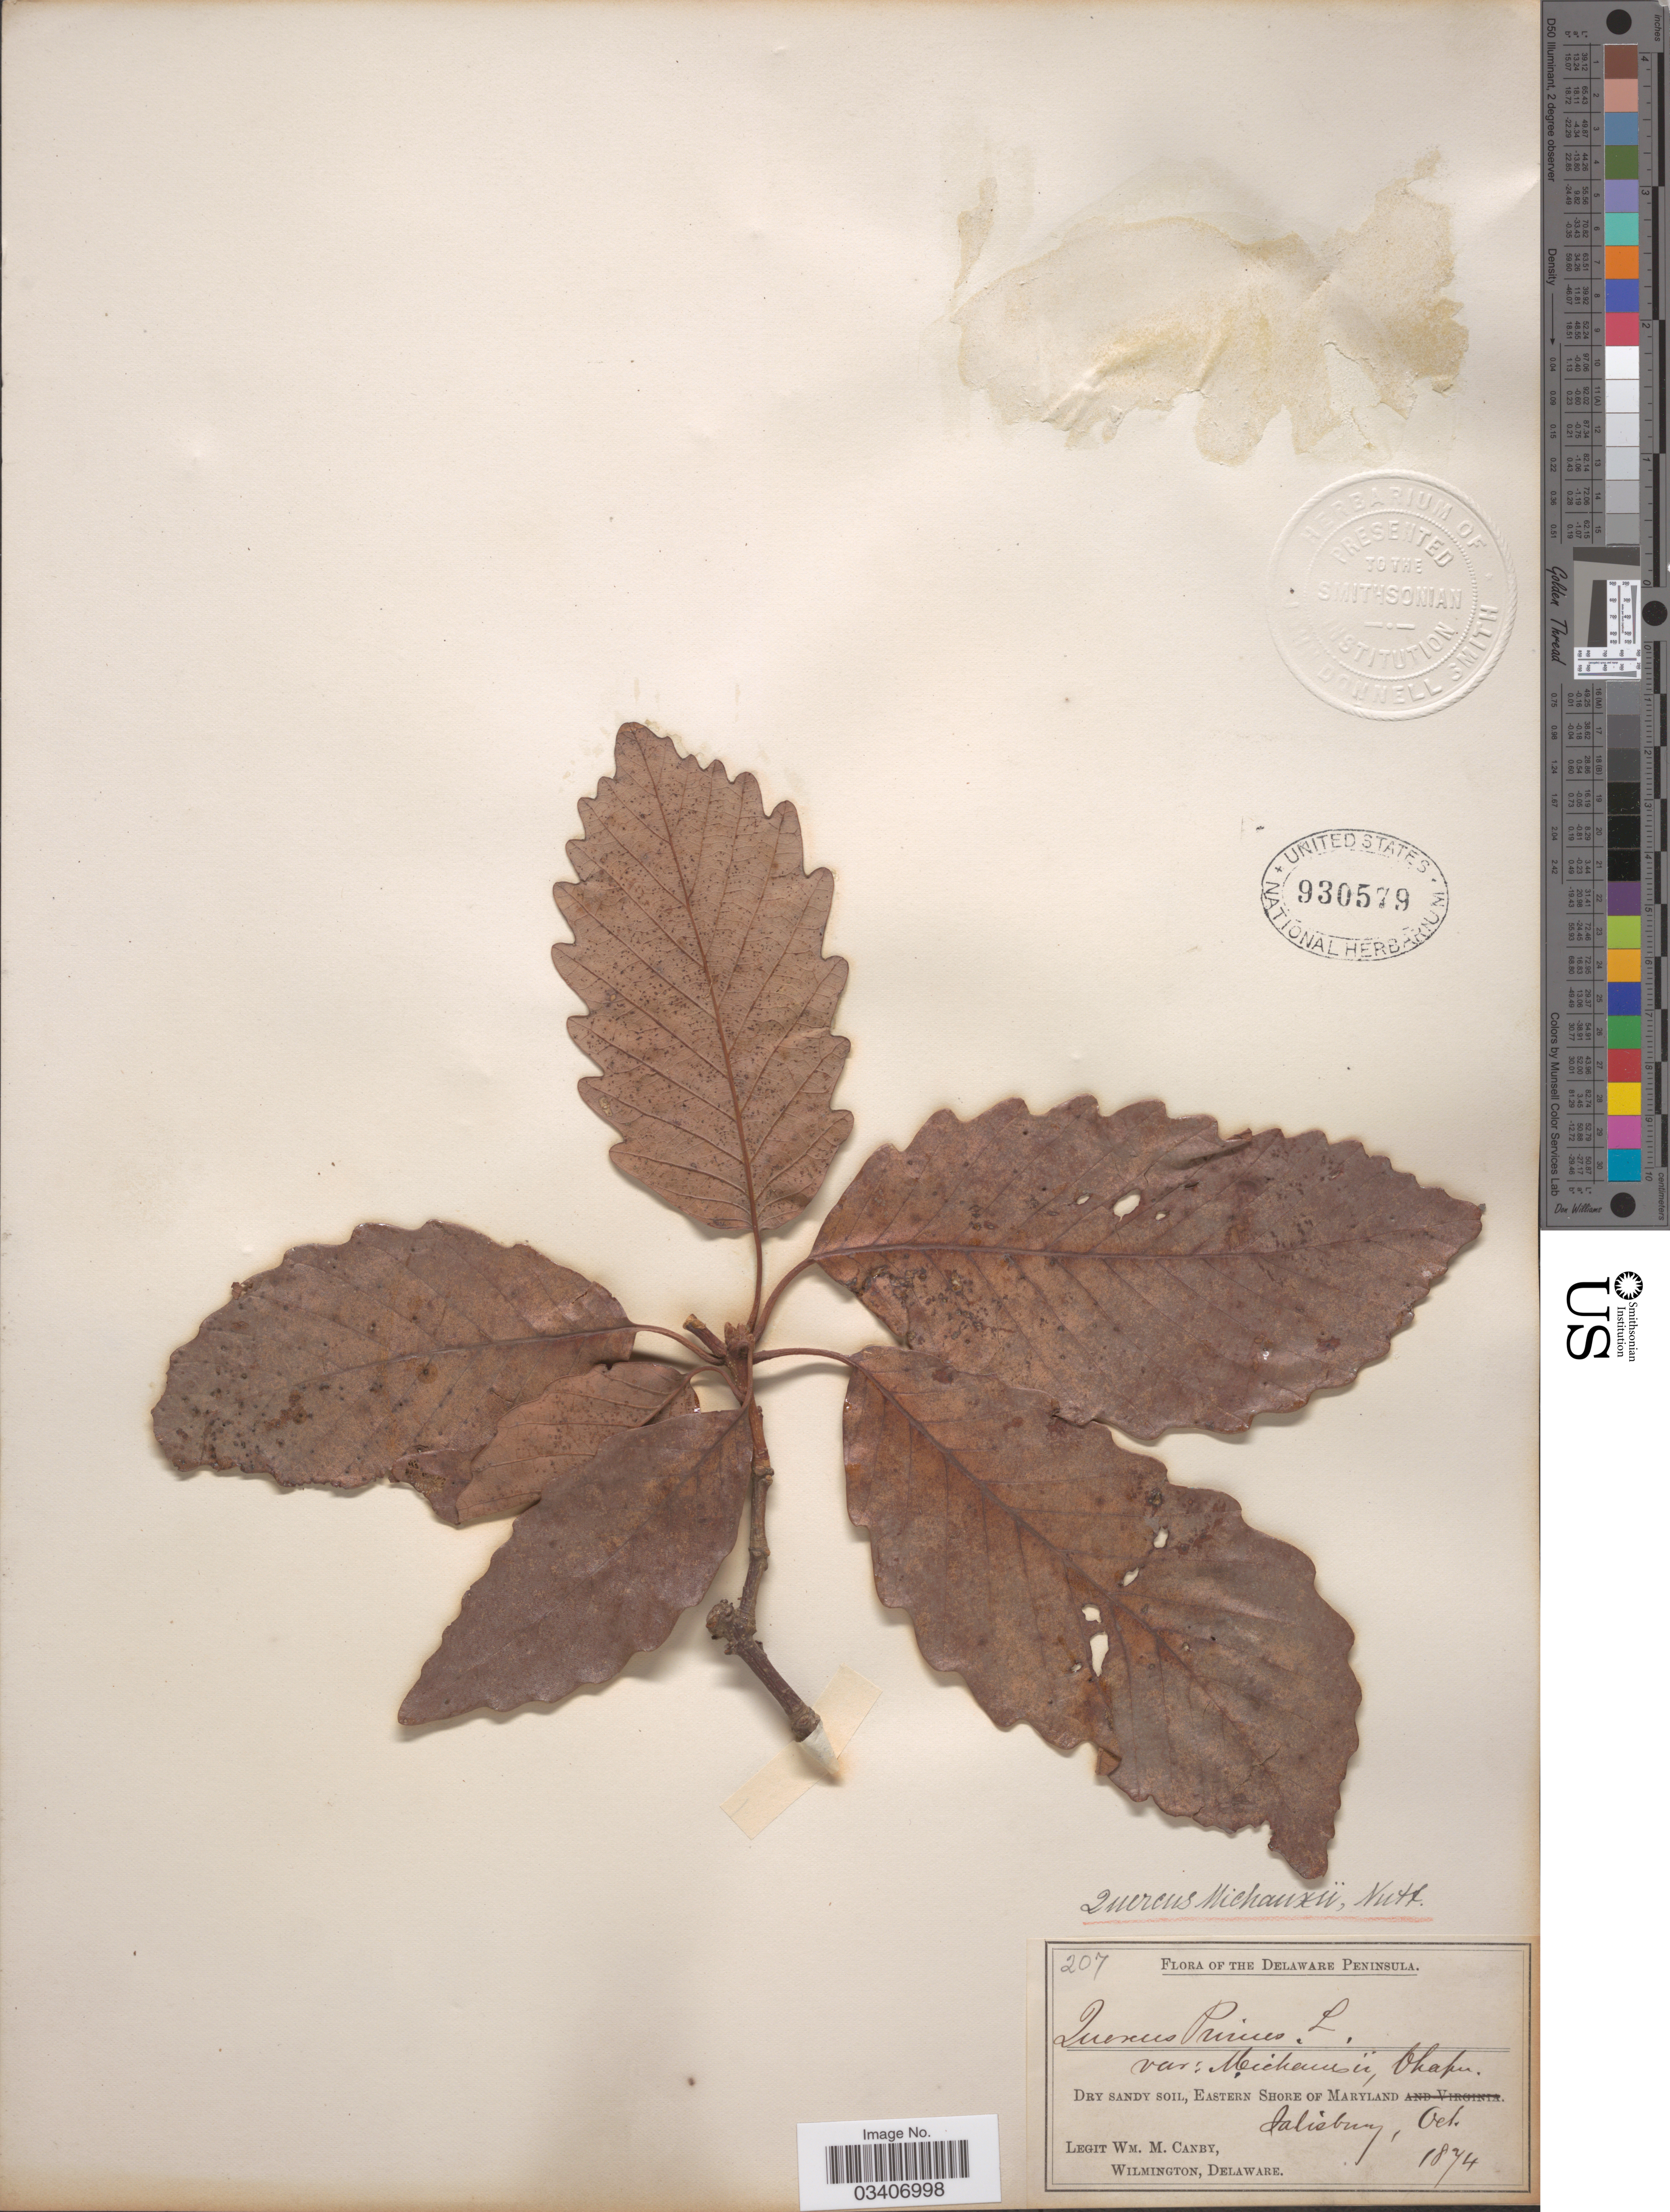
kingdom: Plantae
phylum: Tracheophyta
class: Magnoliopsida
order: Fagales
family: Fagaceae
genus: Quercus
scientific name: Quercus montana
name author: Willd.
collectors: W. M. Canby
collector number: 207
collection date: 1874-10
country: United States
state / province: Maryland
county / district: Wicomico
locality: The Delaware Peninsula. Eastern Shore of Maryland. Salisbury.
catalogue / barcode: US 930579